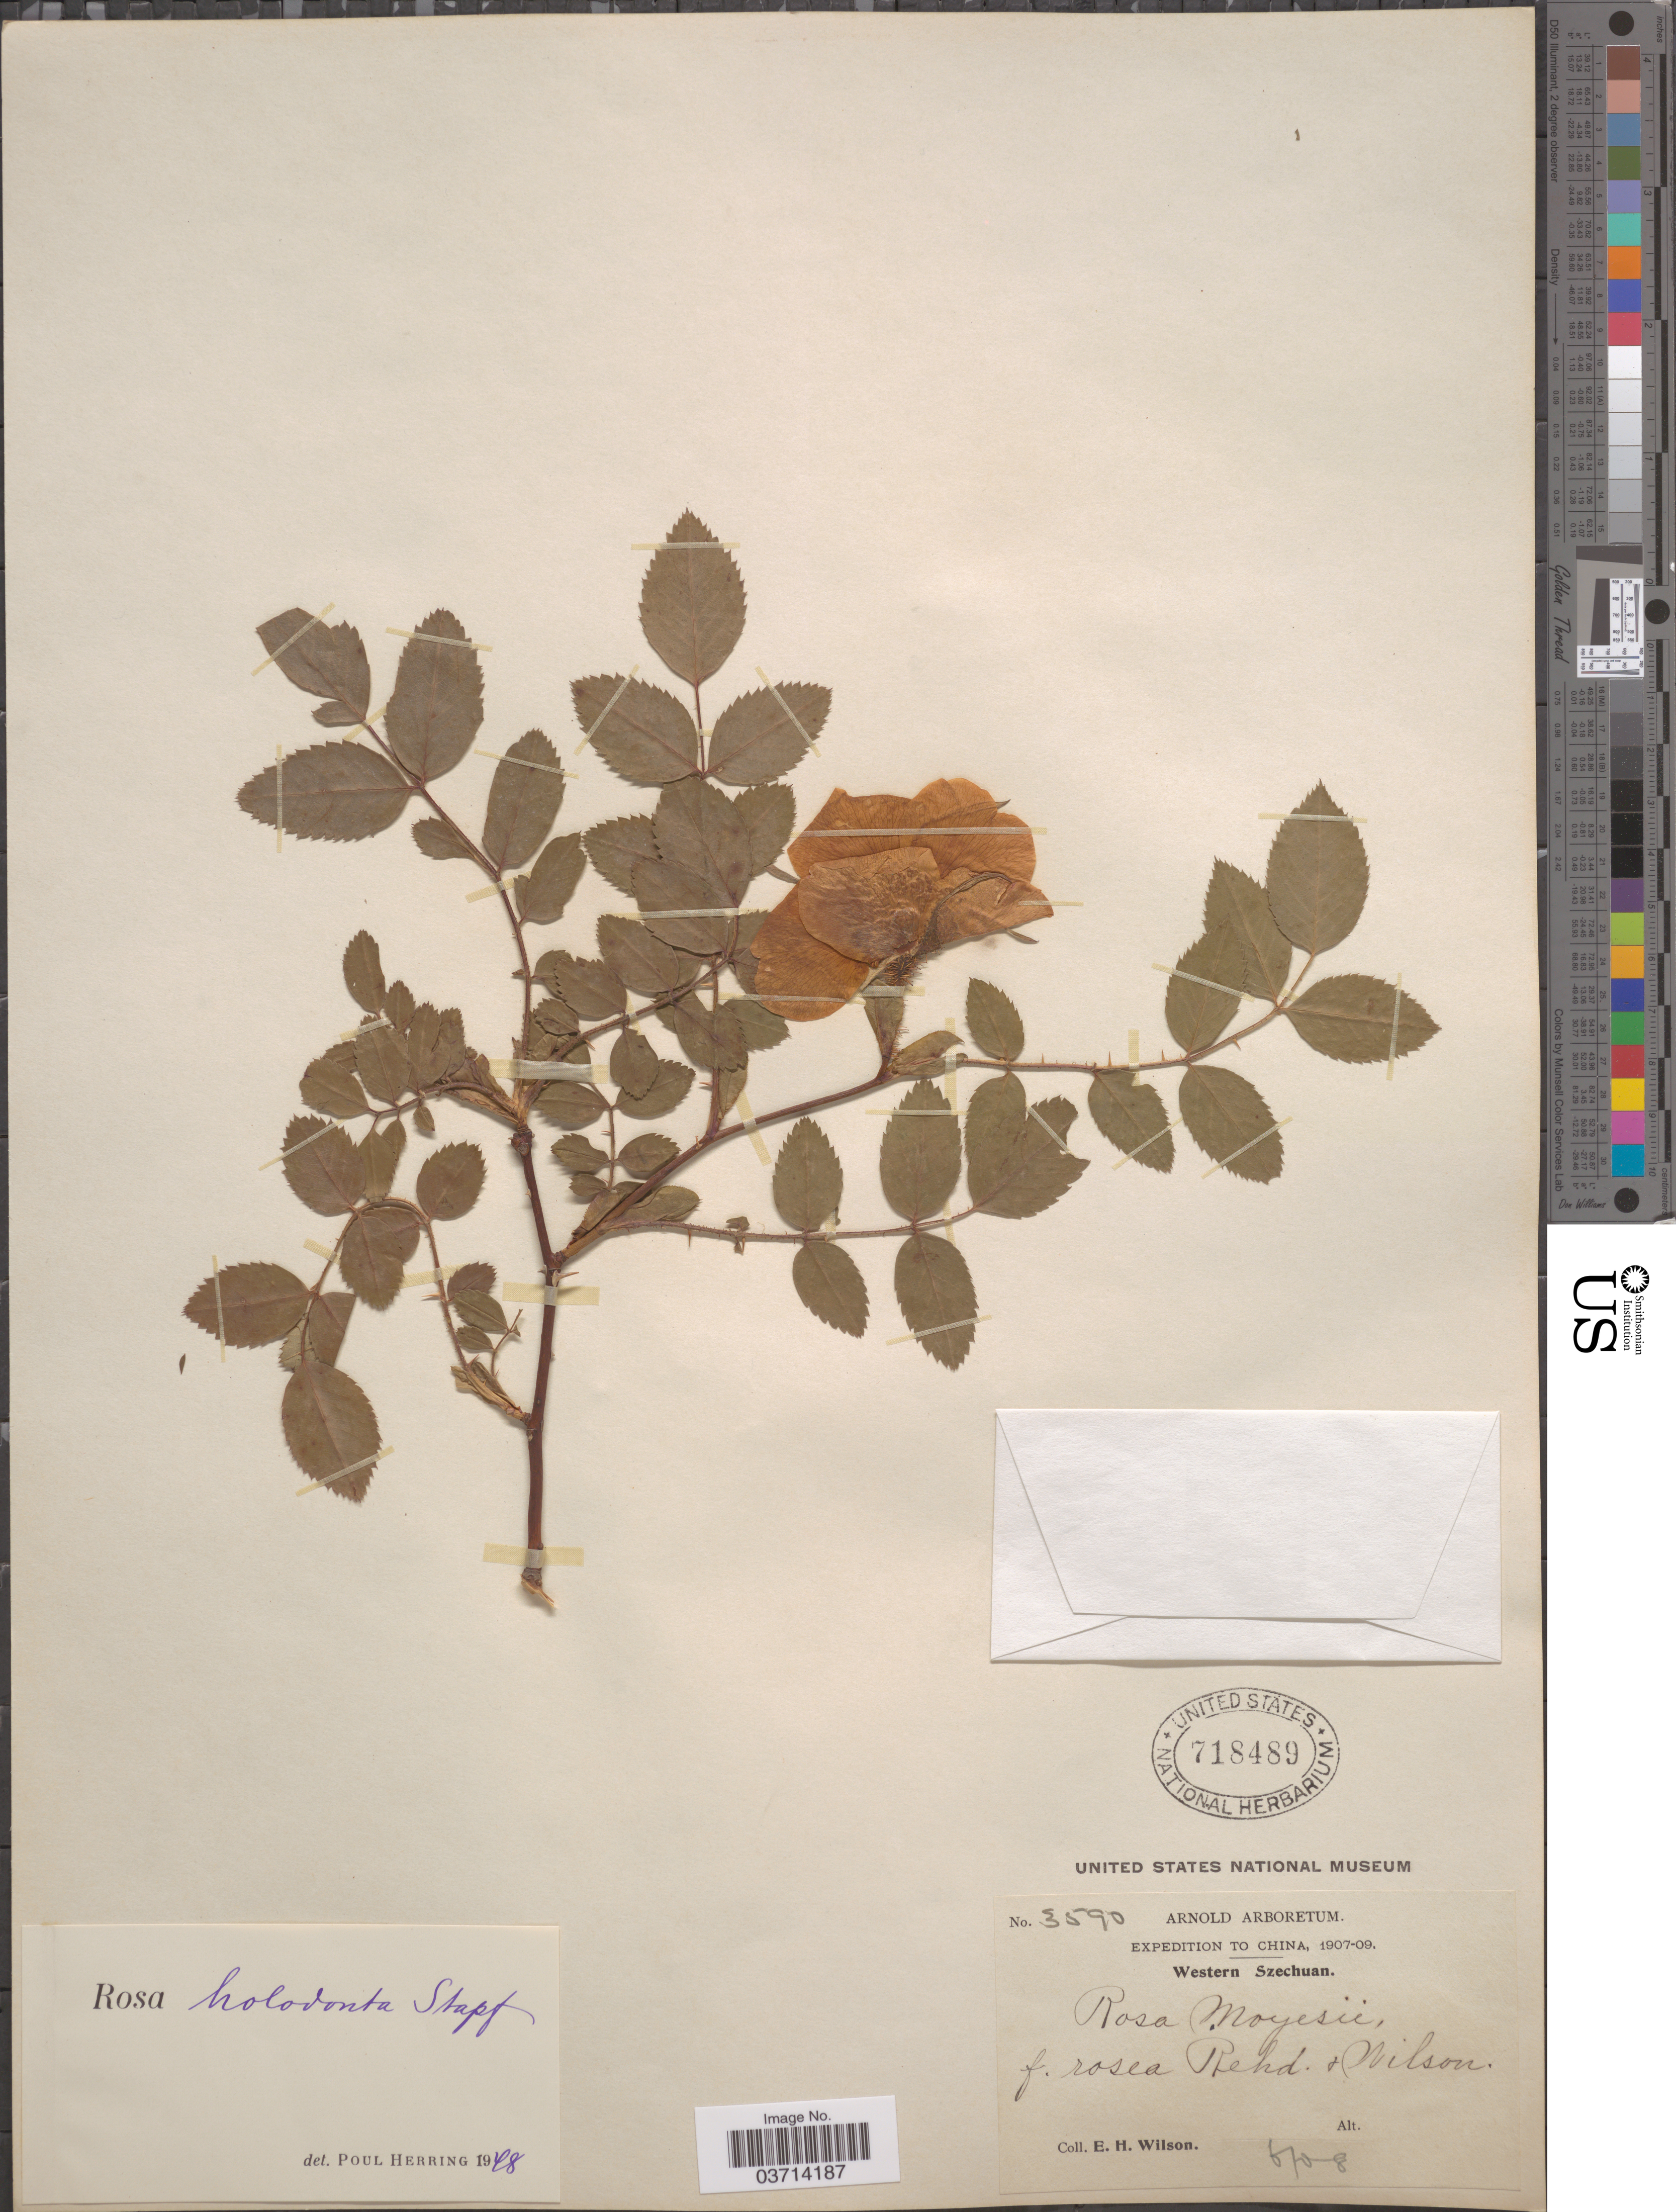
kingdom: Plantae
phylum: Tracheophyta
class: Magnoliopsida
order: Rosales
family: Rosaceae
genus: Rosa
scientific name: Rosa holodonta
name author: Stapf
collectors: E. Wilson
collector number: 3590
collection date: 1908-06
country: China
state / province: Sichuan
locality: Western Szechuan.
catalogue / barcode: US 718489